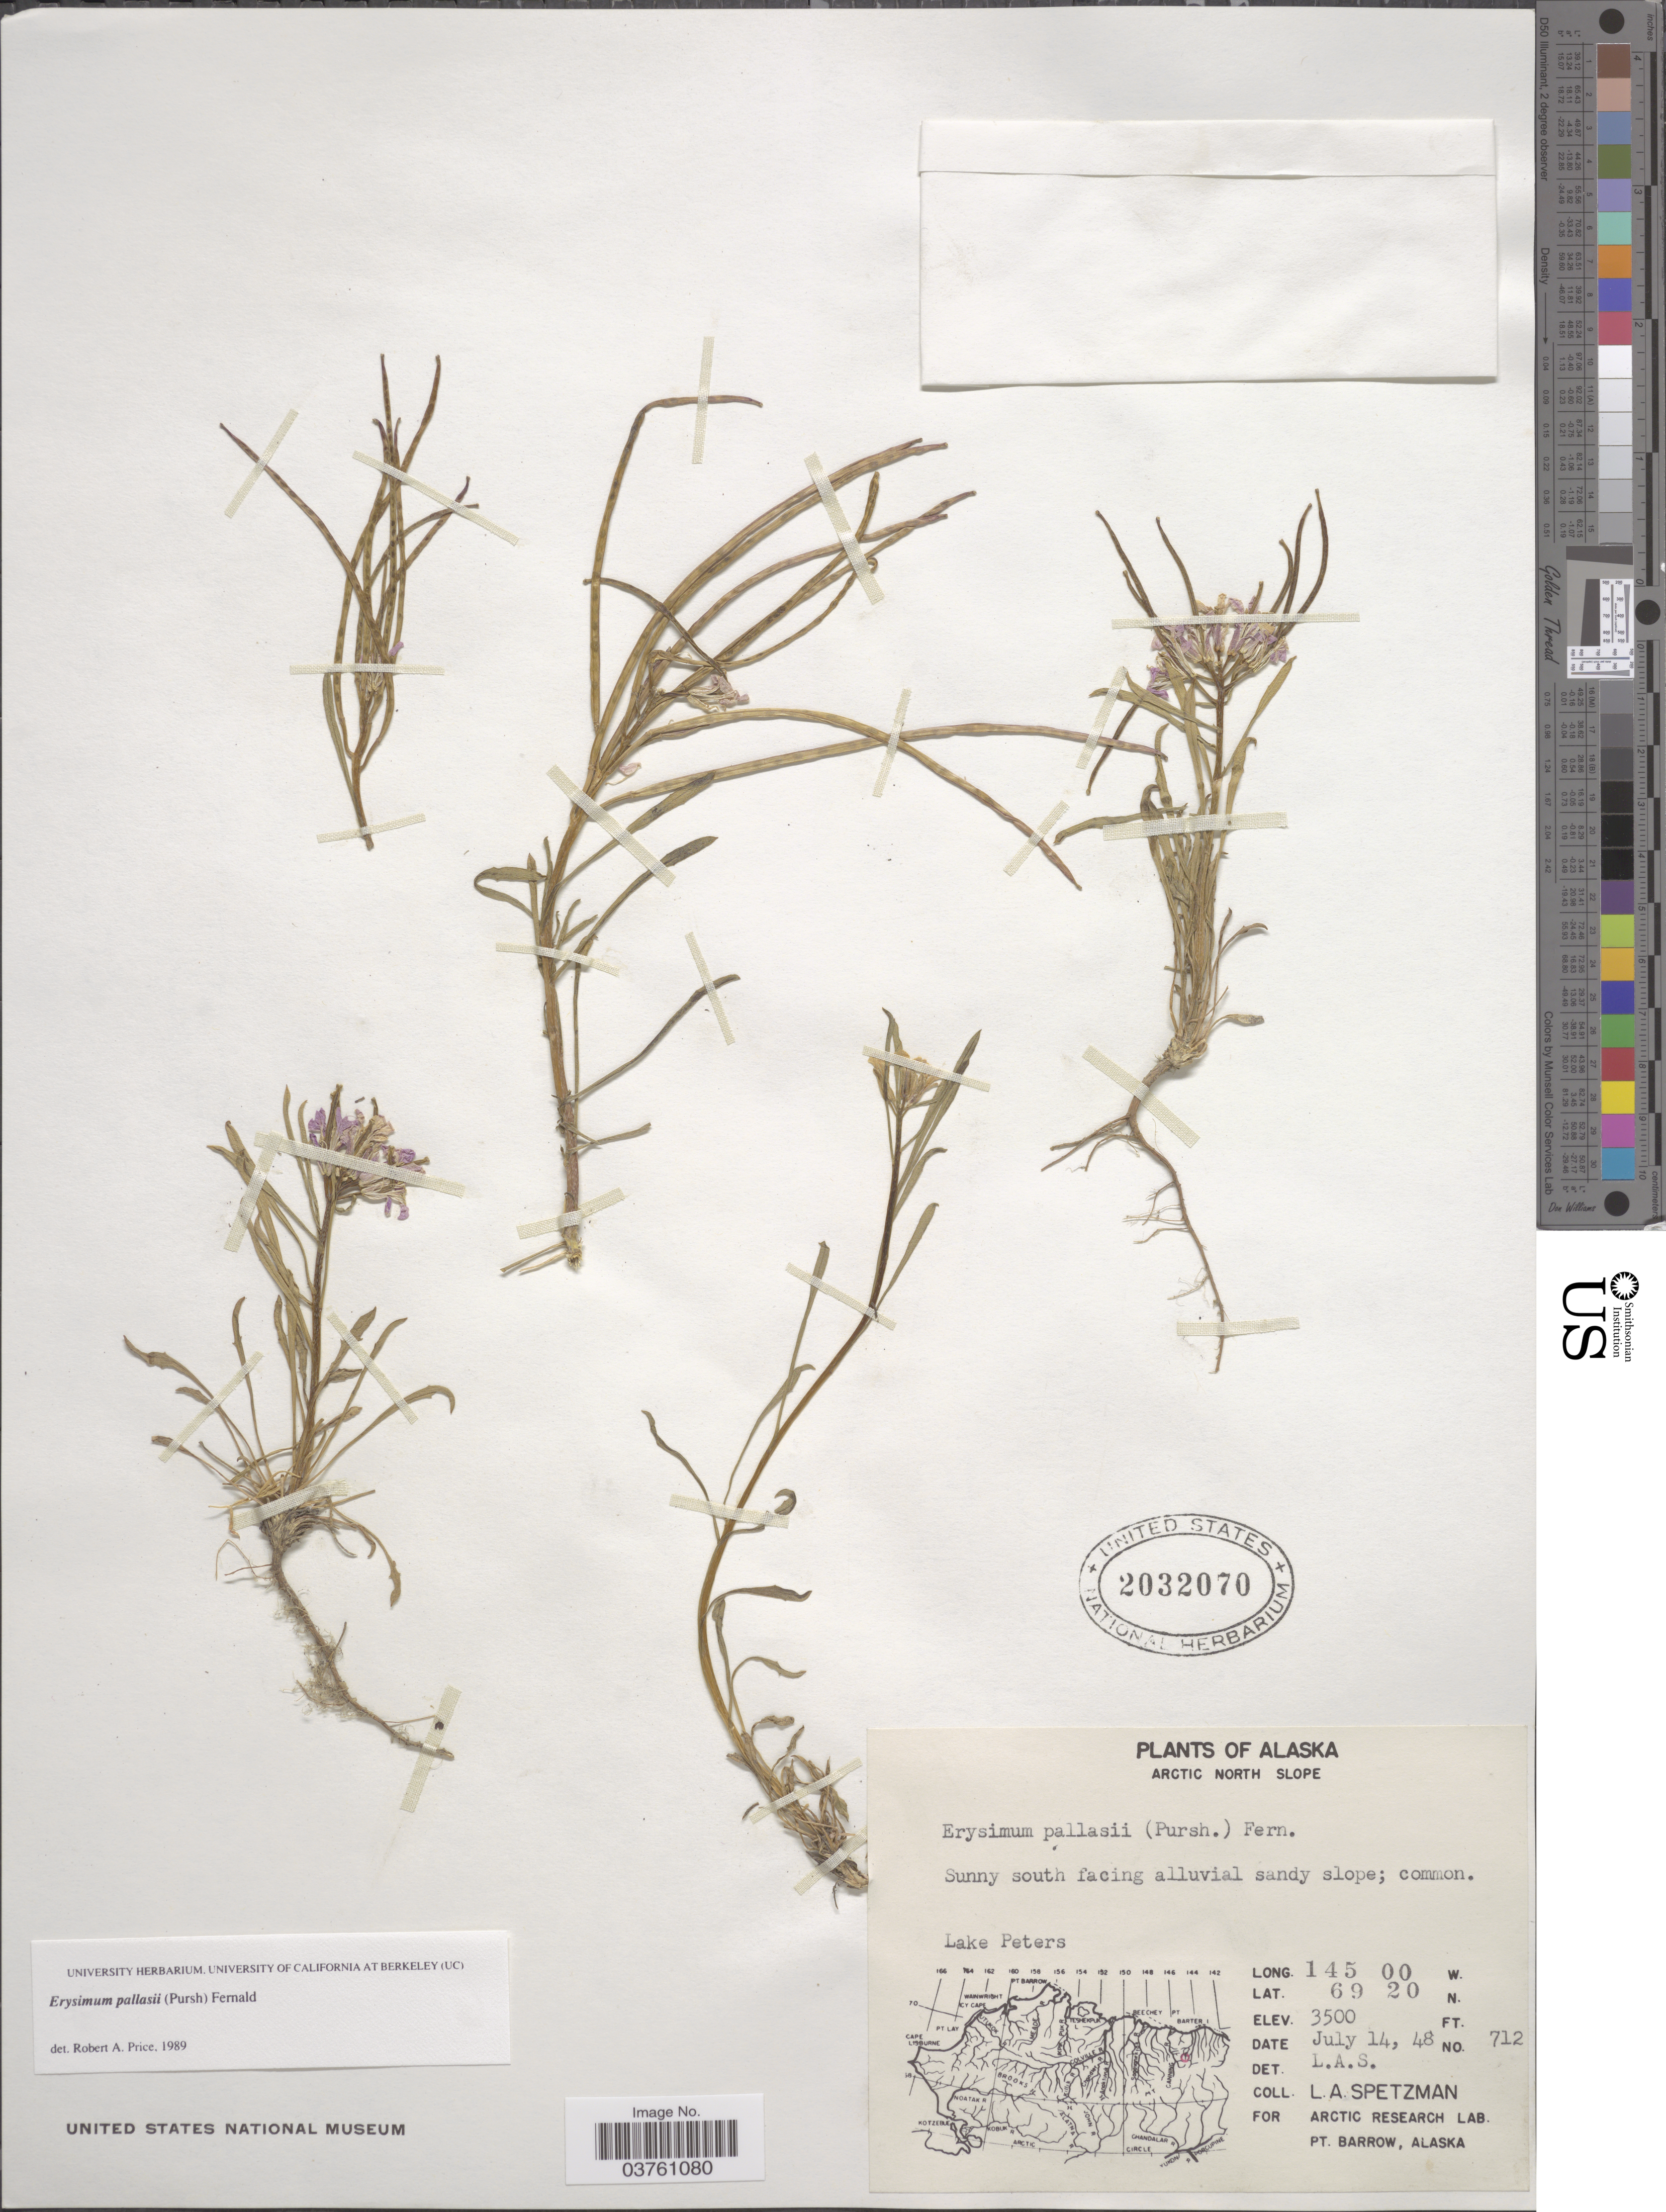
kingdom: Plantae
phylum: Tracheophyta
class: Magnoliopsida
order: Brassicales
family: Brassicaceae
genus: Erysimum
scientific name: Erysimum pallasii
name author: (Pursh) Fernald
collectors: L. Spetzman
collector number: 712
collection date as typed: Transcribed d/m/y: 14/7/48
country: United States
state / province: Alaska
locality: Arctic North Slope. Lake Peters.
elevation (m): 1067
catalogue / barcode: US 2032070